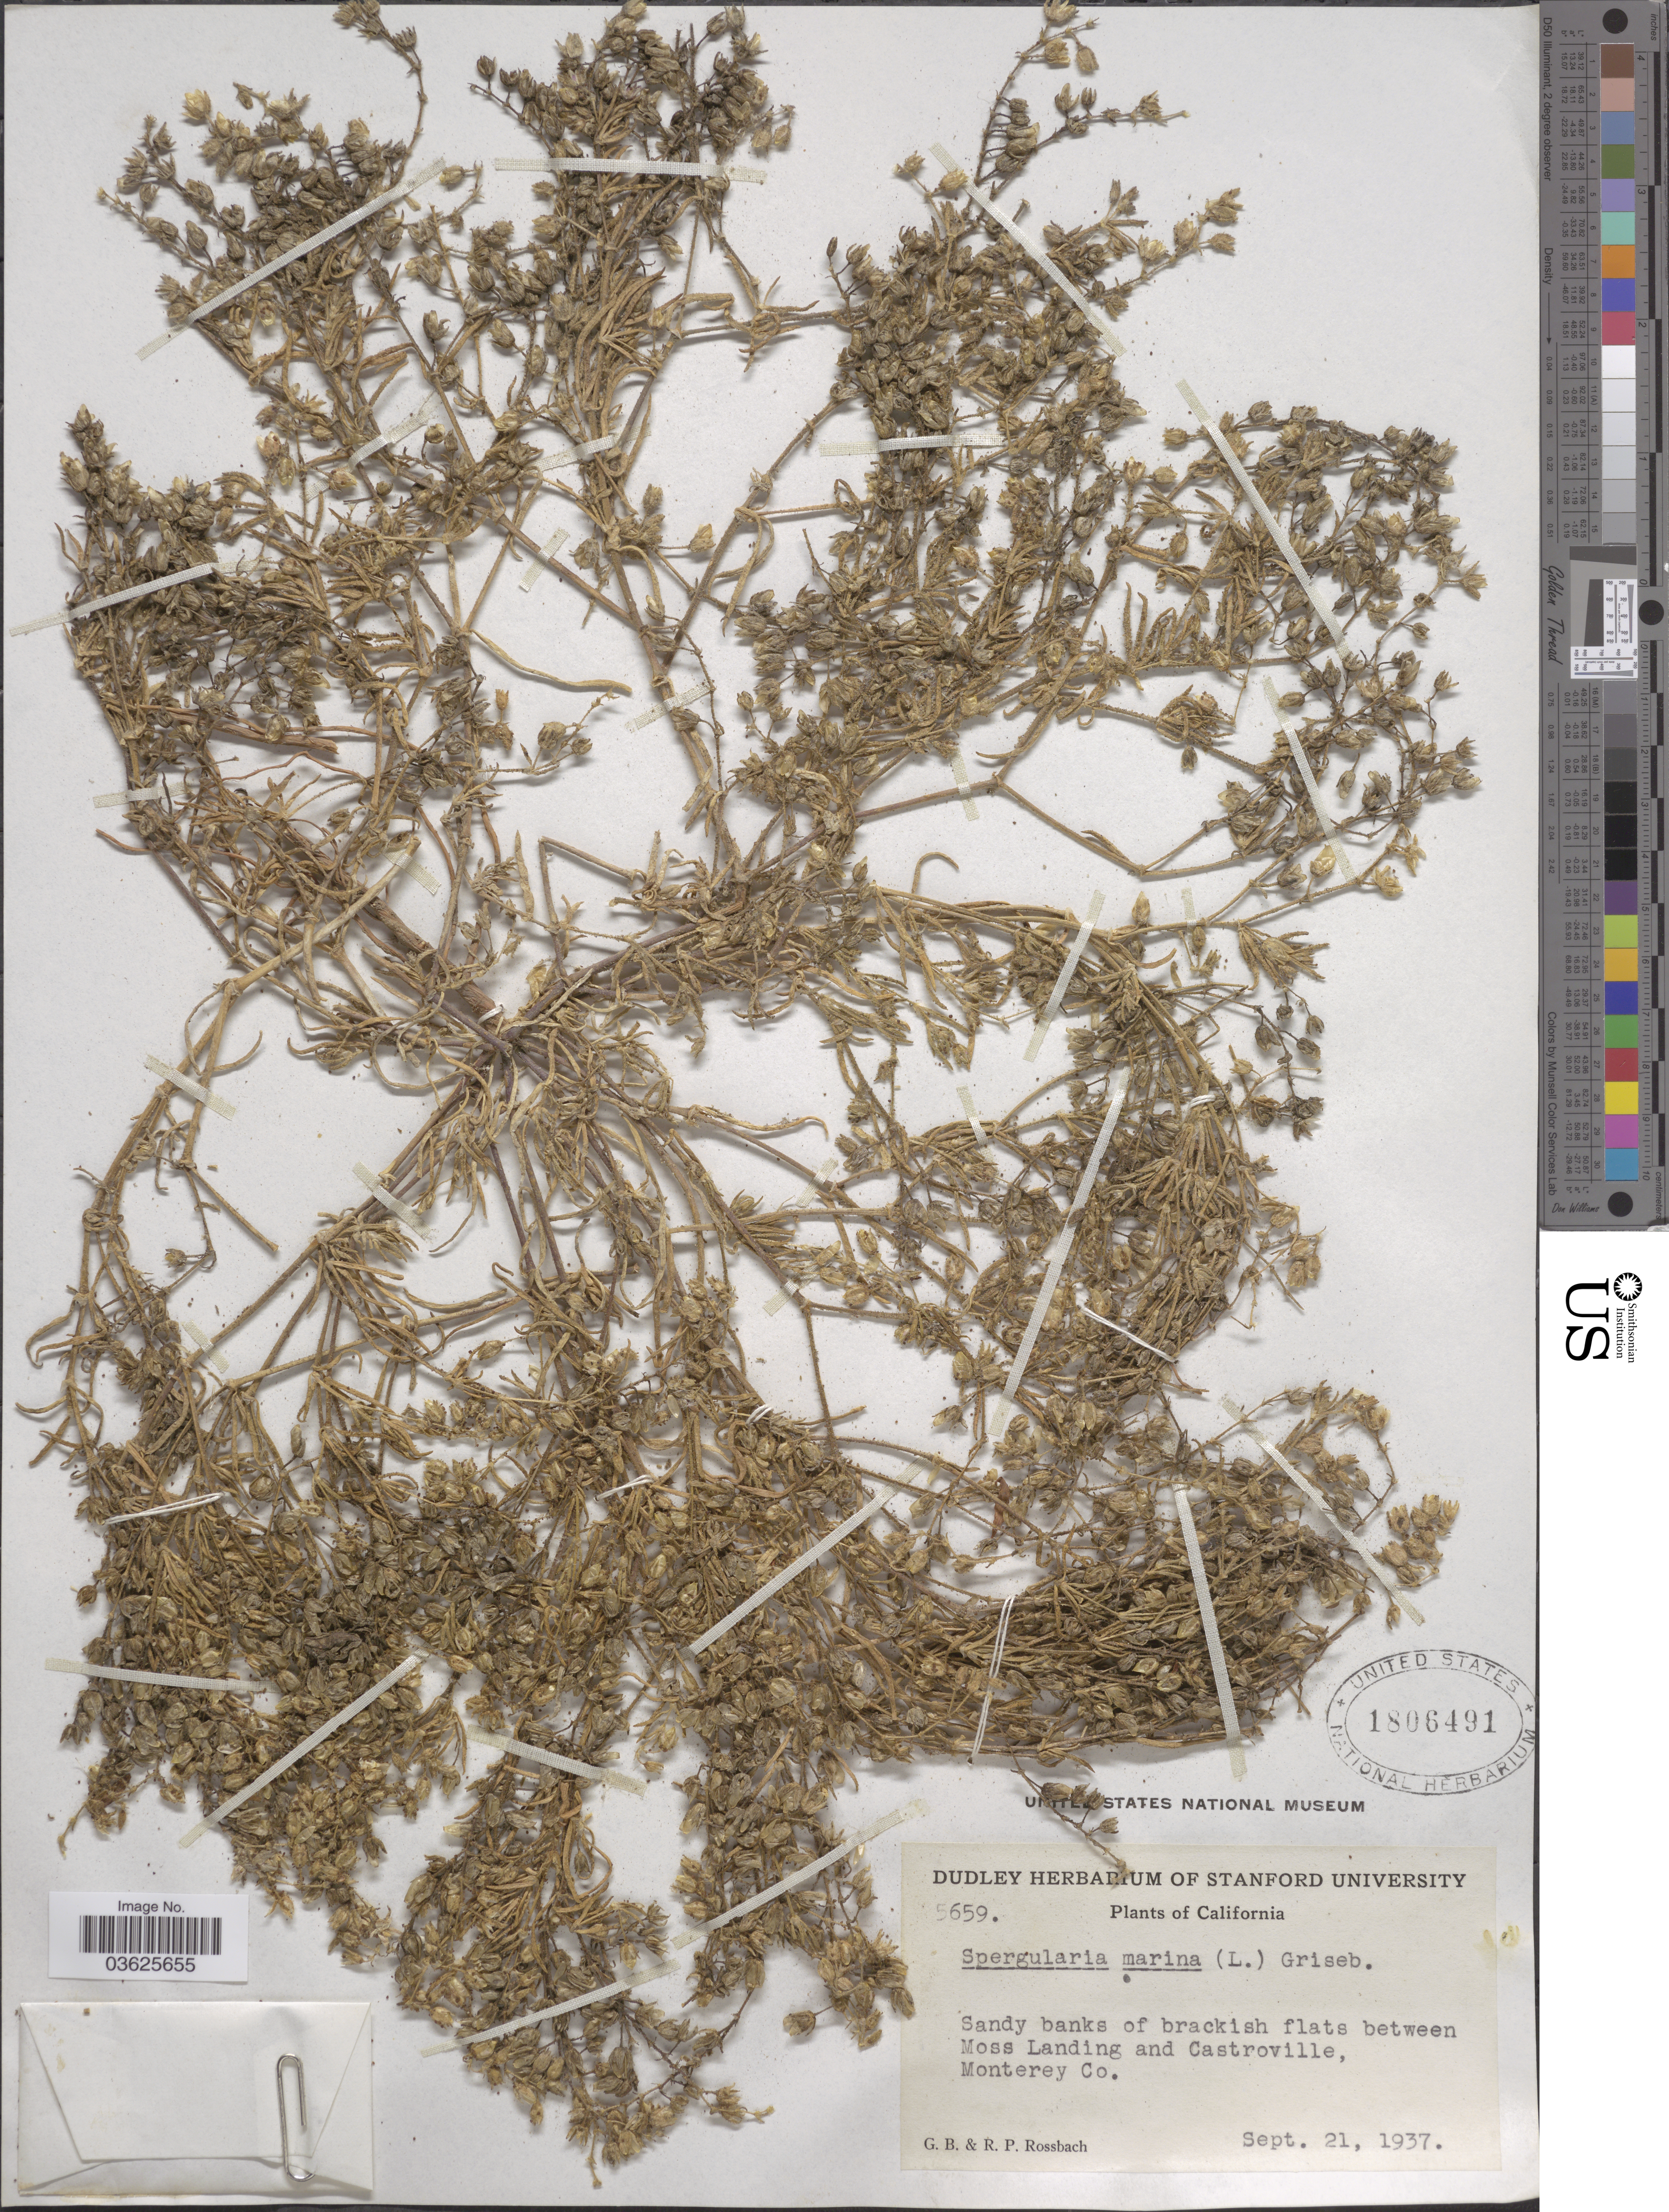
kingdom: Plantae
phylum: Tracheophyta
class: Magnoliopsida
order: Caryophyllales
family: Caryophyllaceae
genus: Spergularia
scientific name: Spergularia marina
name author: (L.) Griseb.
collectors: G. Rossbach & R. P. Rossbach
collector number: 5659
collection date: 1937-09-21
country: United States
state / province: California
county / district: Monterey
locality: Sandy banks of brackish flats between Moss Landing and Castroville, Monterey Co.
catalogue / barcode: US 1806491